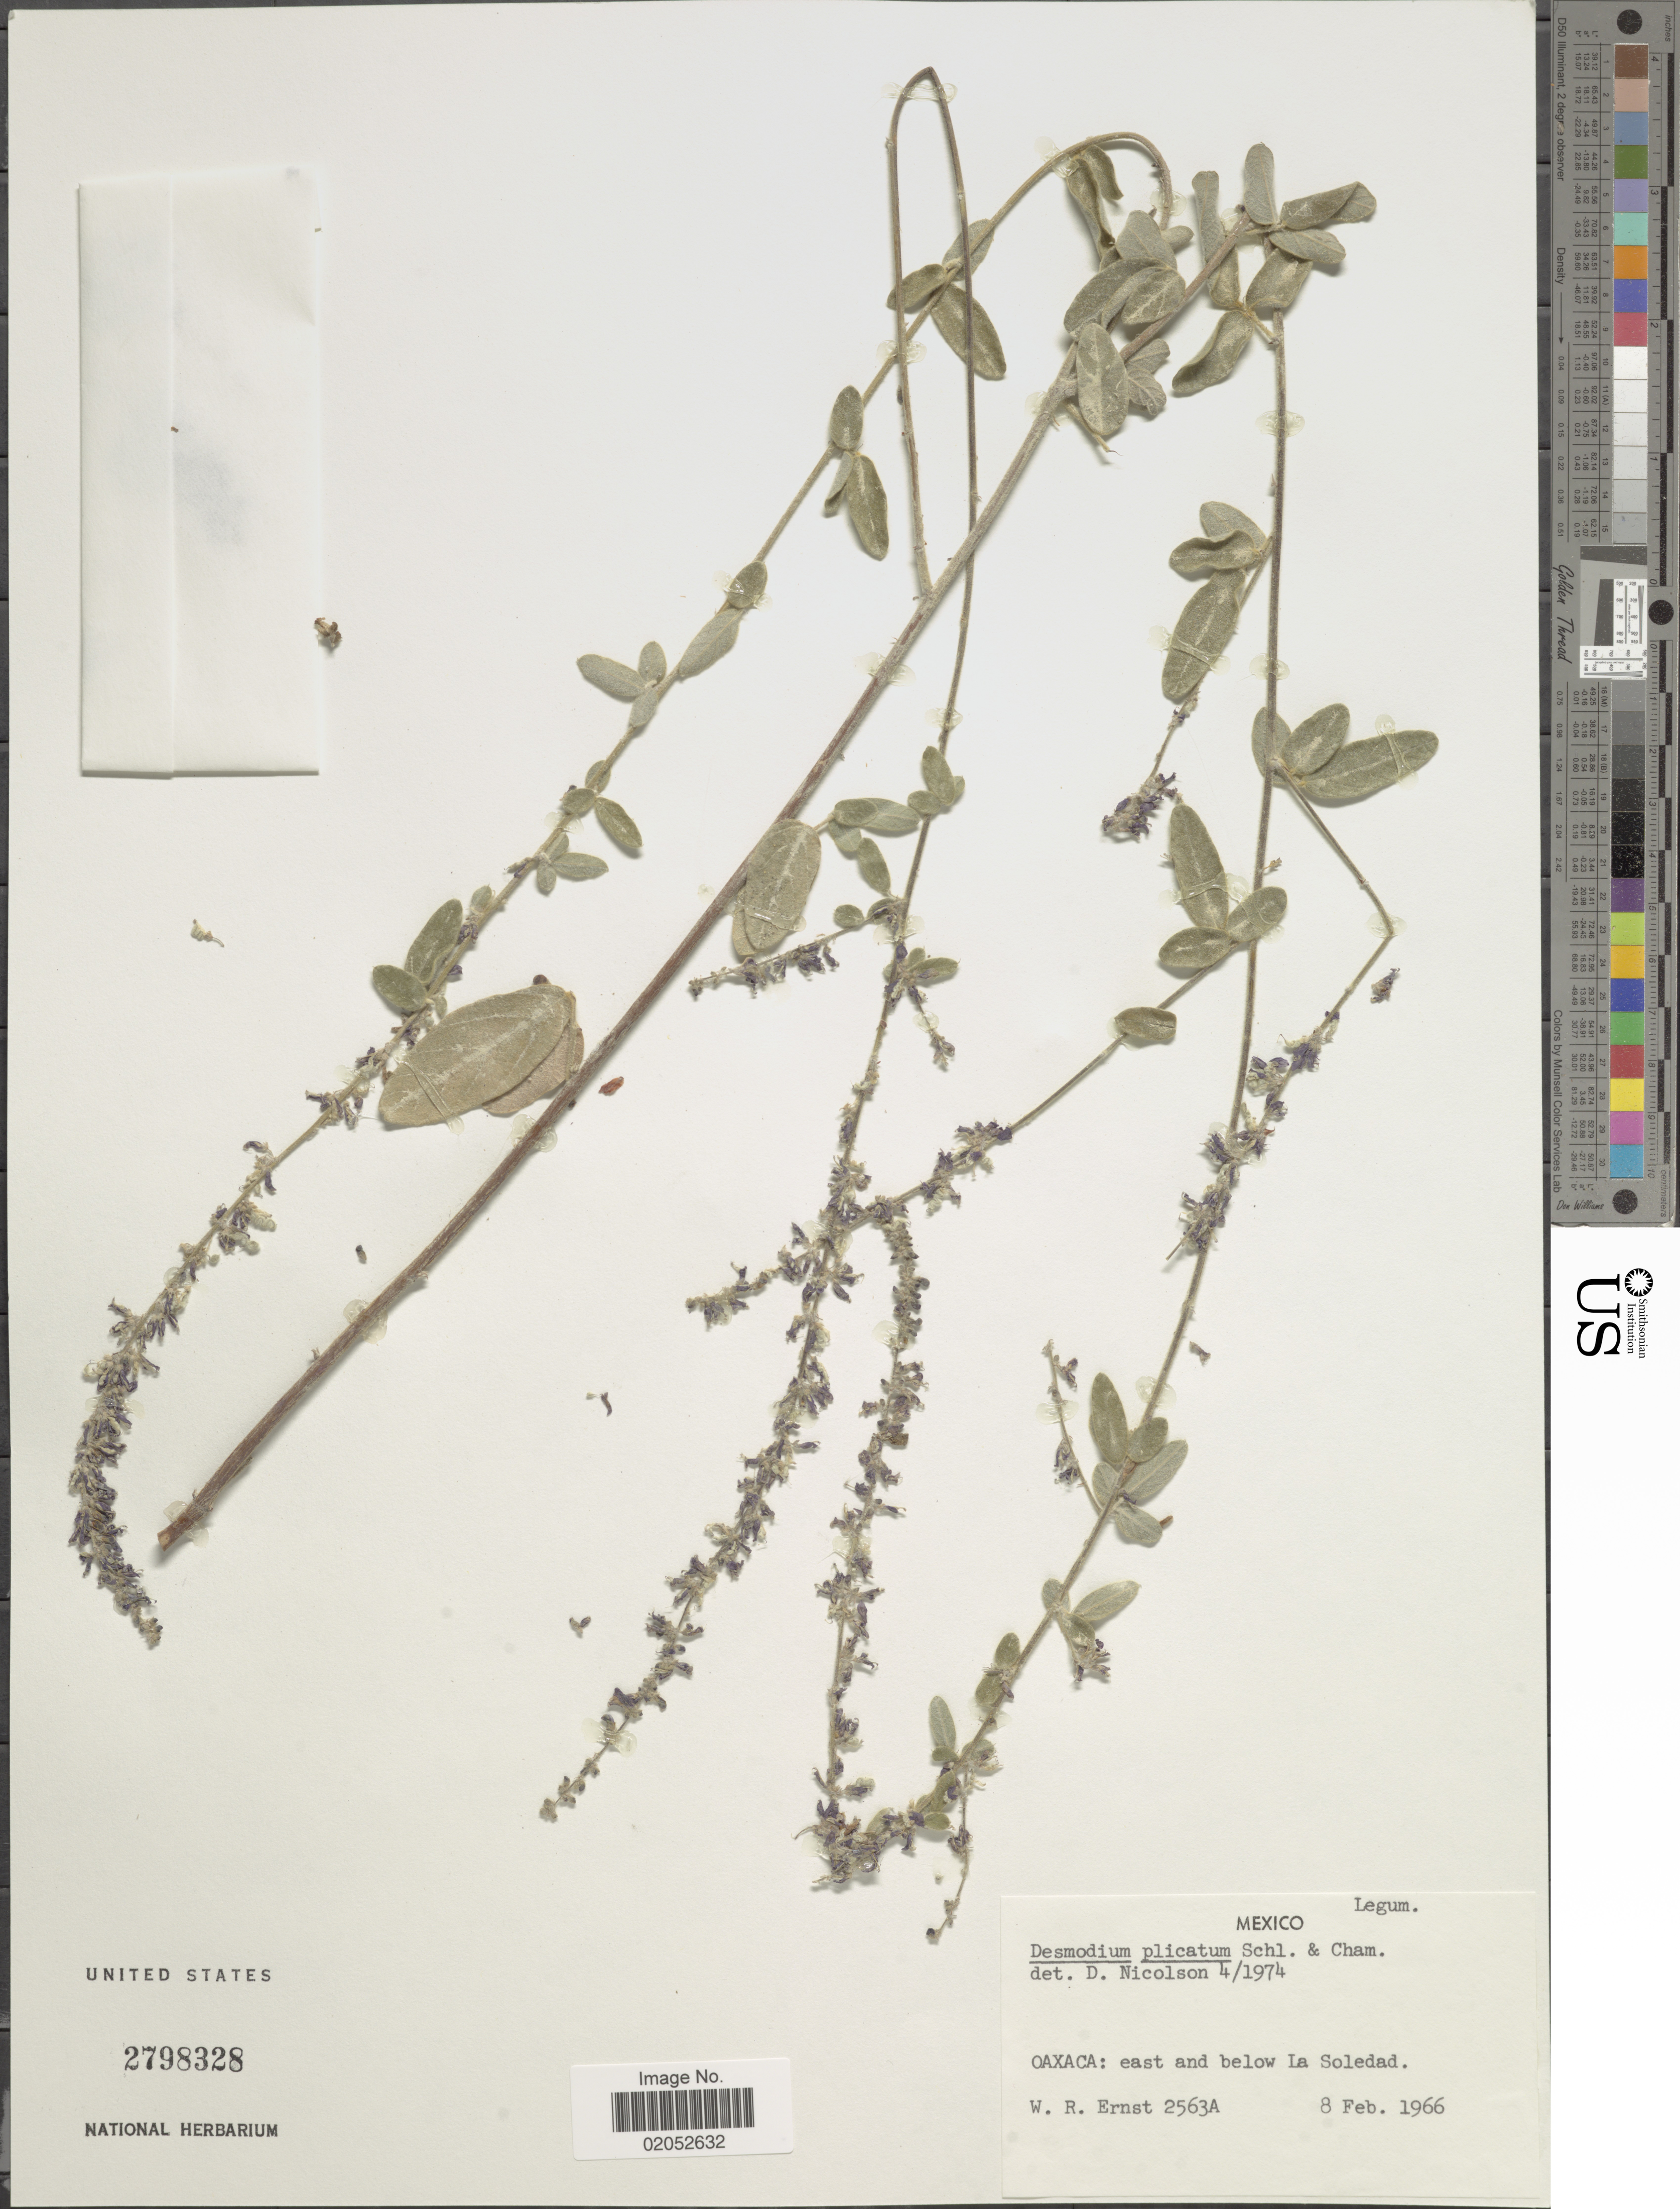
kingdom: Plantae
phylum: Tracheophyta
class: Magnoliopsida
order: Fabales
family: Fabaceae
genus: Desmodium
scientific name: Desmodium plicatum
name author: Schltdl. & Cham.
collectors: W. R. Ernst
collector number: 2563A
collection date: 1966-02-08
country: Mexico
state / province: Oaxaca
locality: Oaxaca: east and below La Soledad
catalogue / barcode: US 2798328